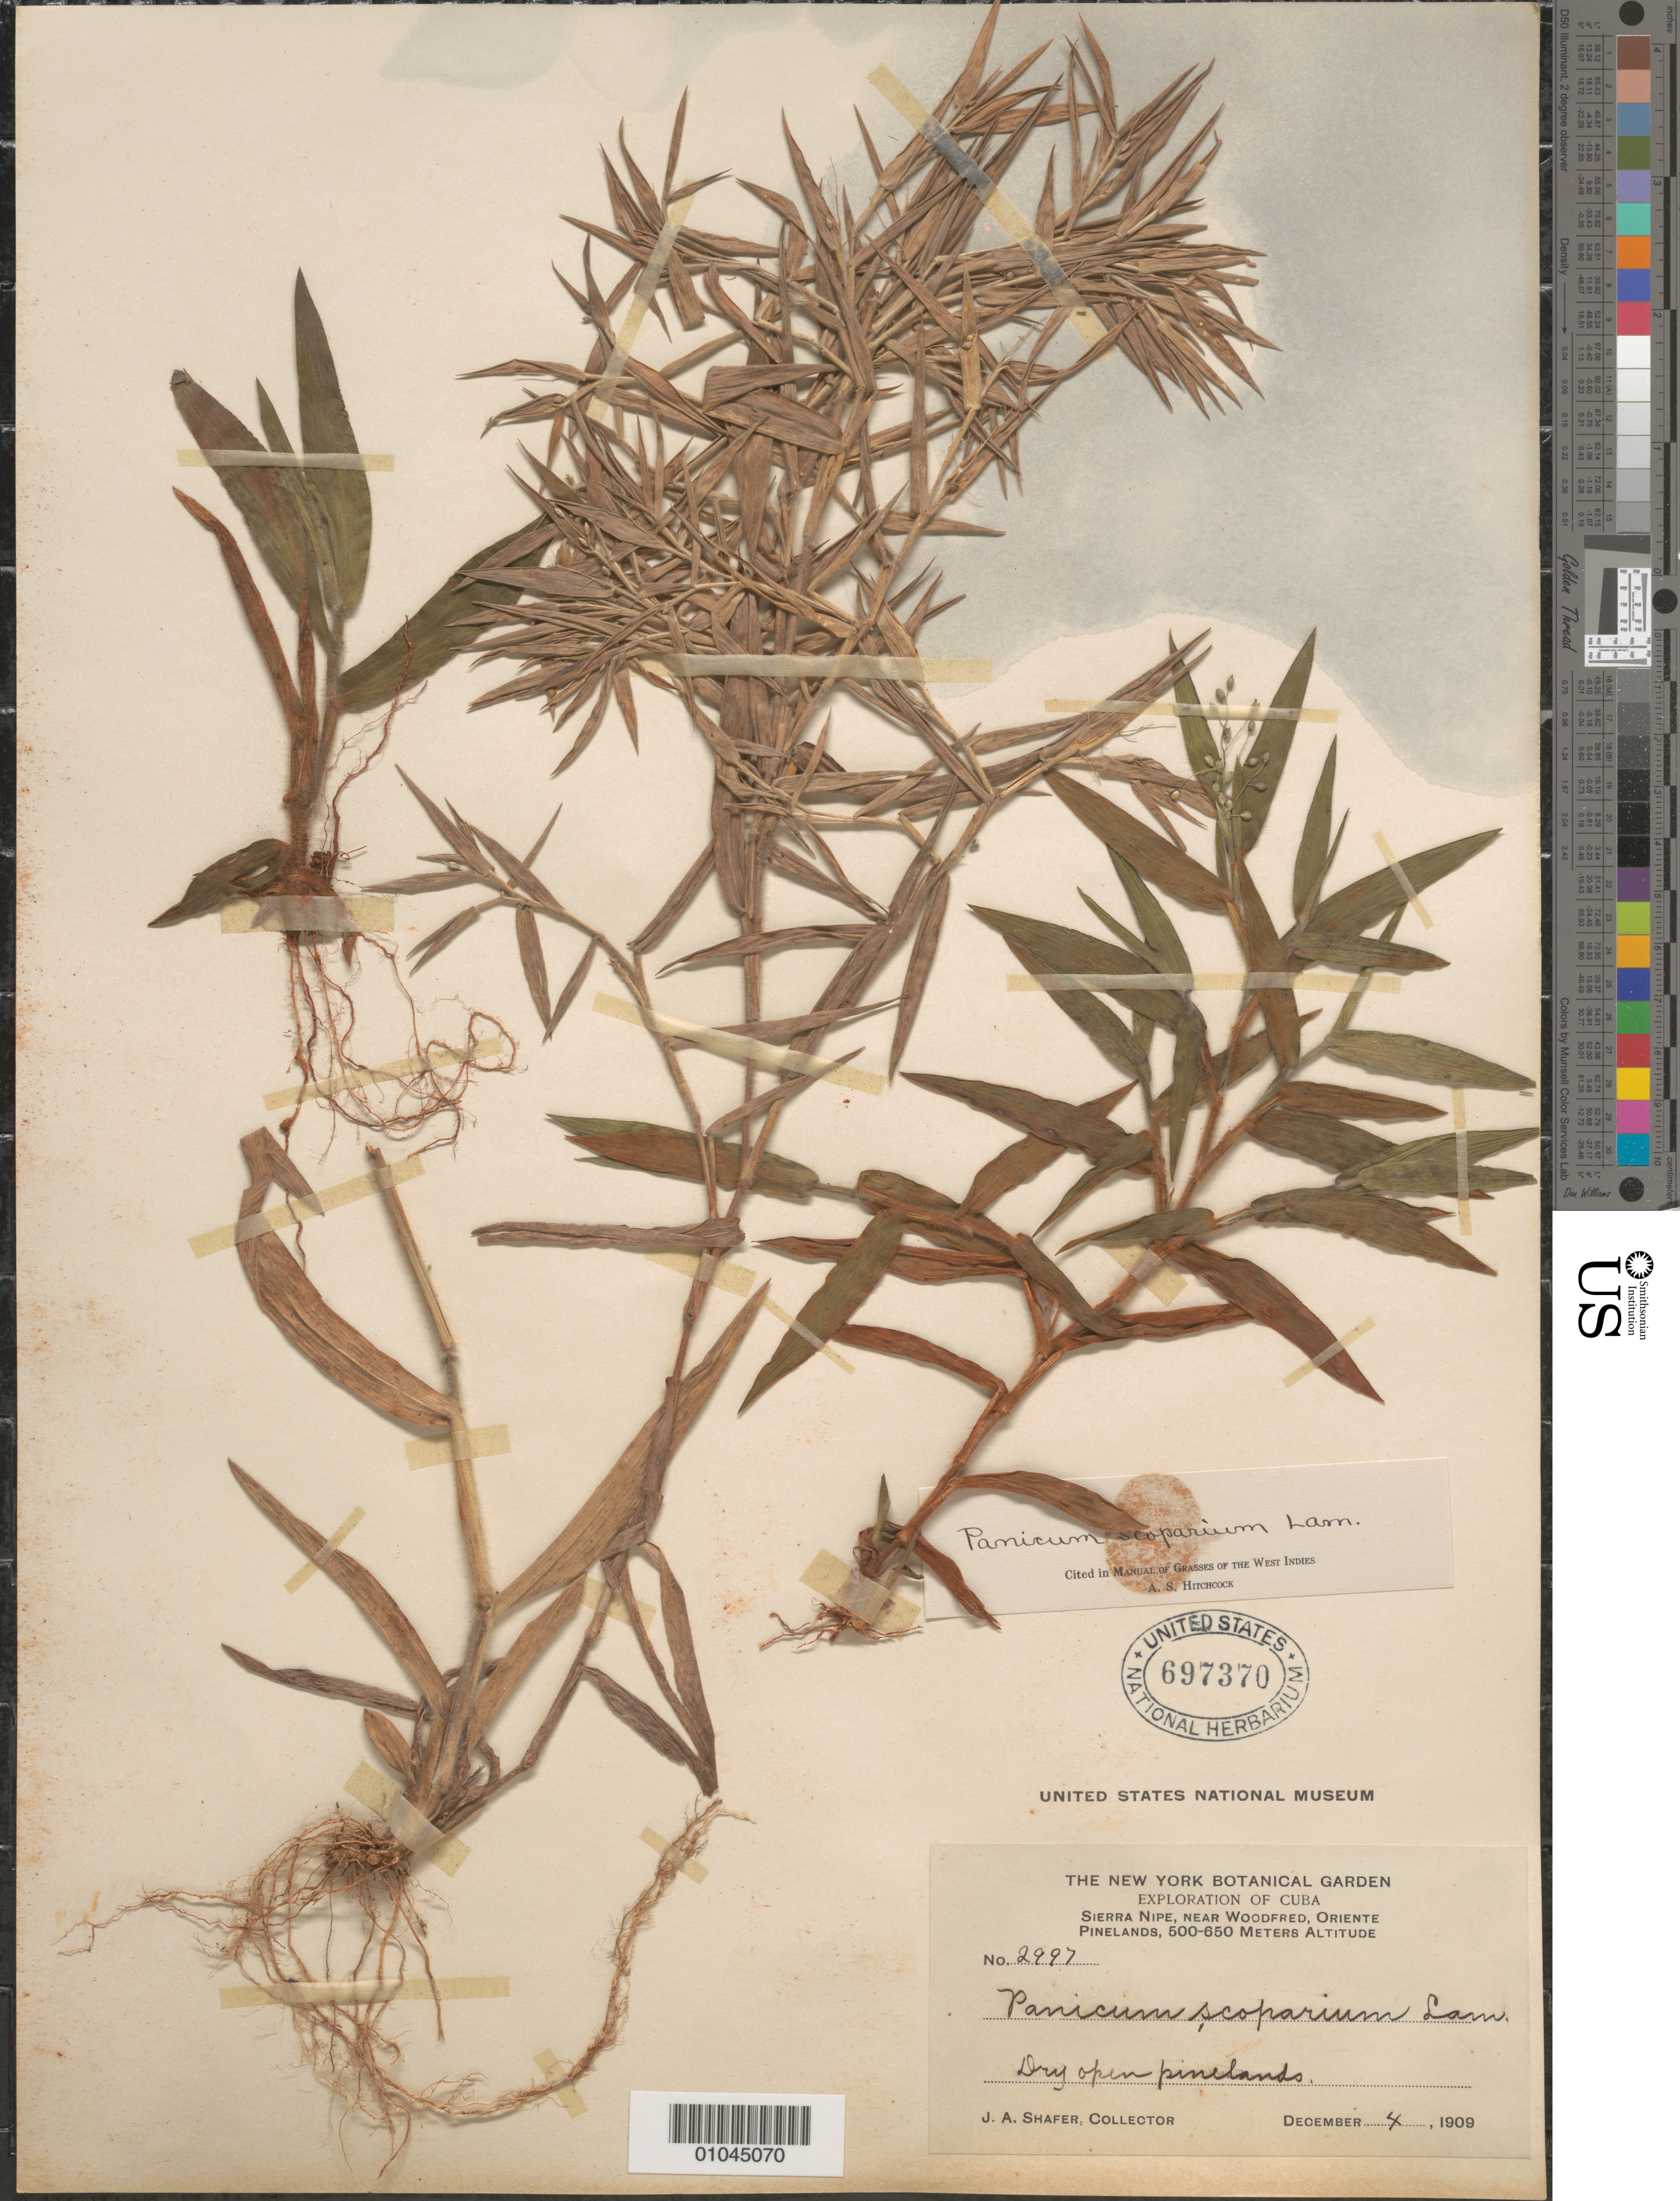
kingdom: Plantae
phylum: Tracheophyta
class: Liliopsida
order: Poales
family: Poaceae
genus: Panicum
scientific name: Panicum scoparium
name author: Lam.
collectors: J. A. Shafer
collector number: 2997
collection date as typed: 04 Dec 1909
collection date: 1909-12-04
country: Cuba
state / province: Holguín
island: Cuba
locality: Sierra Nipe, near Woodfred [Oriente]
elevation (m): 500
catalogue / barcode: US 697370